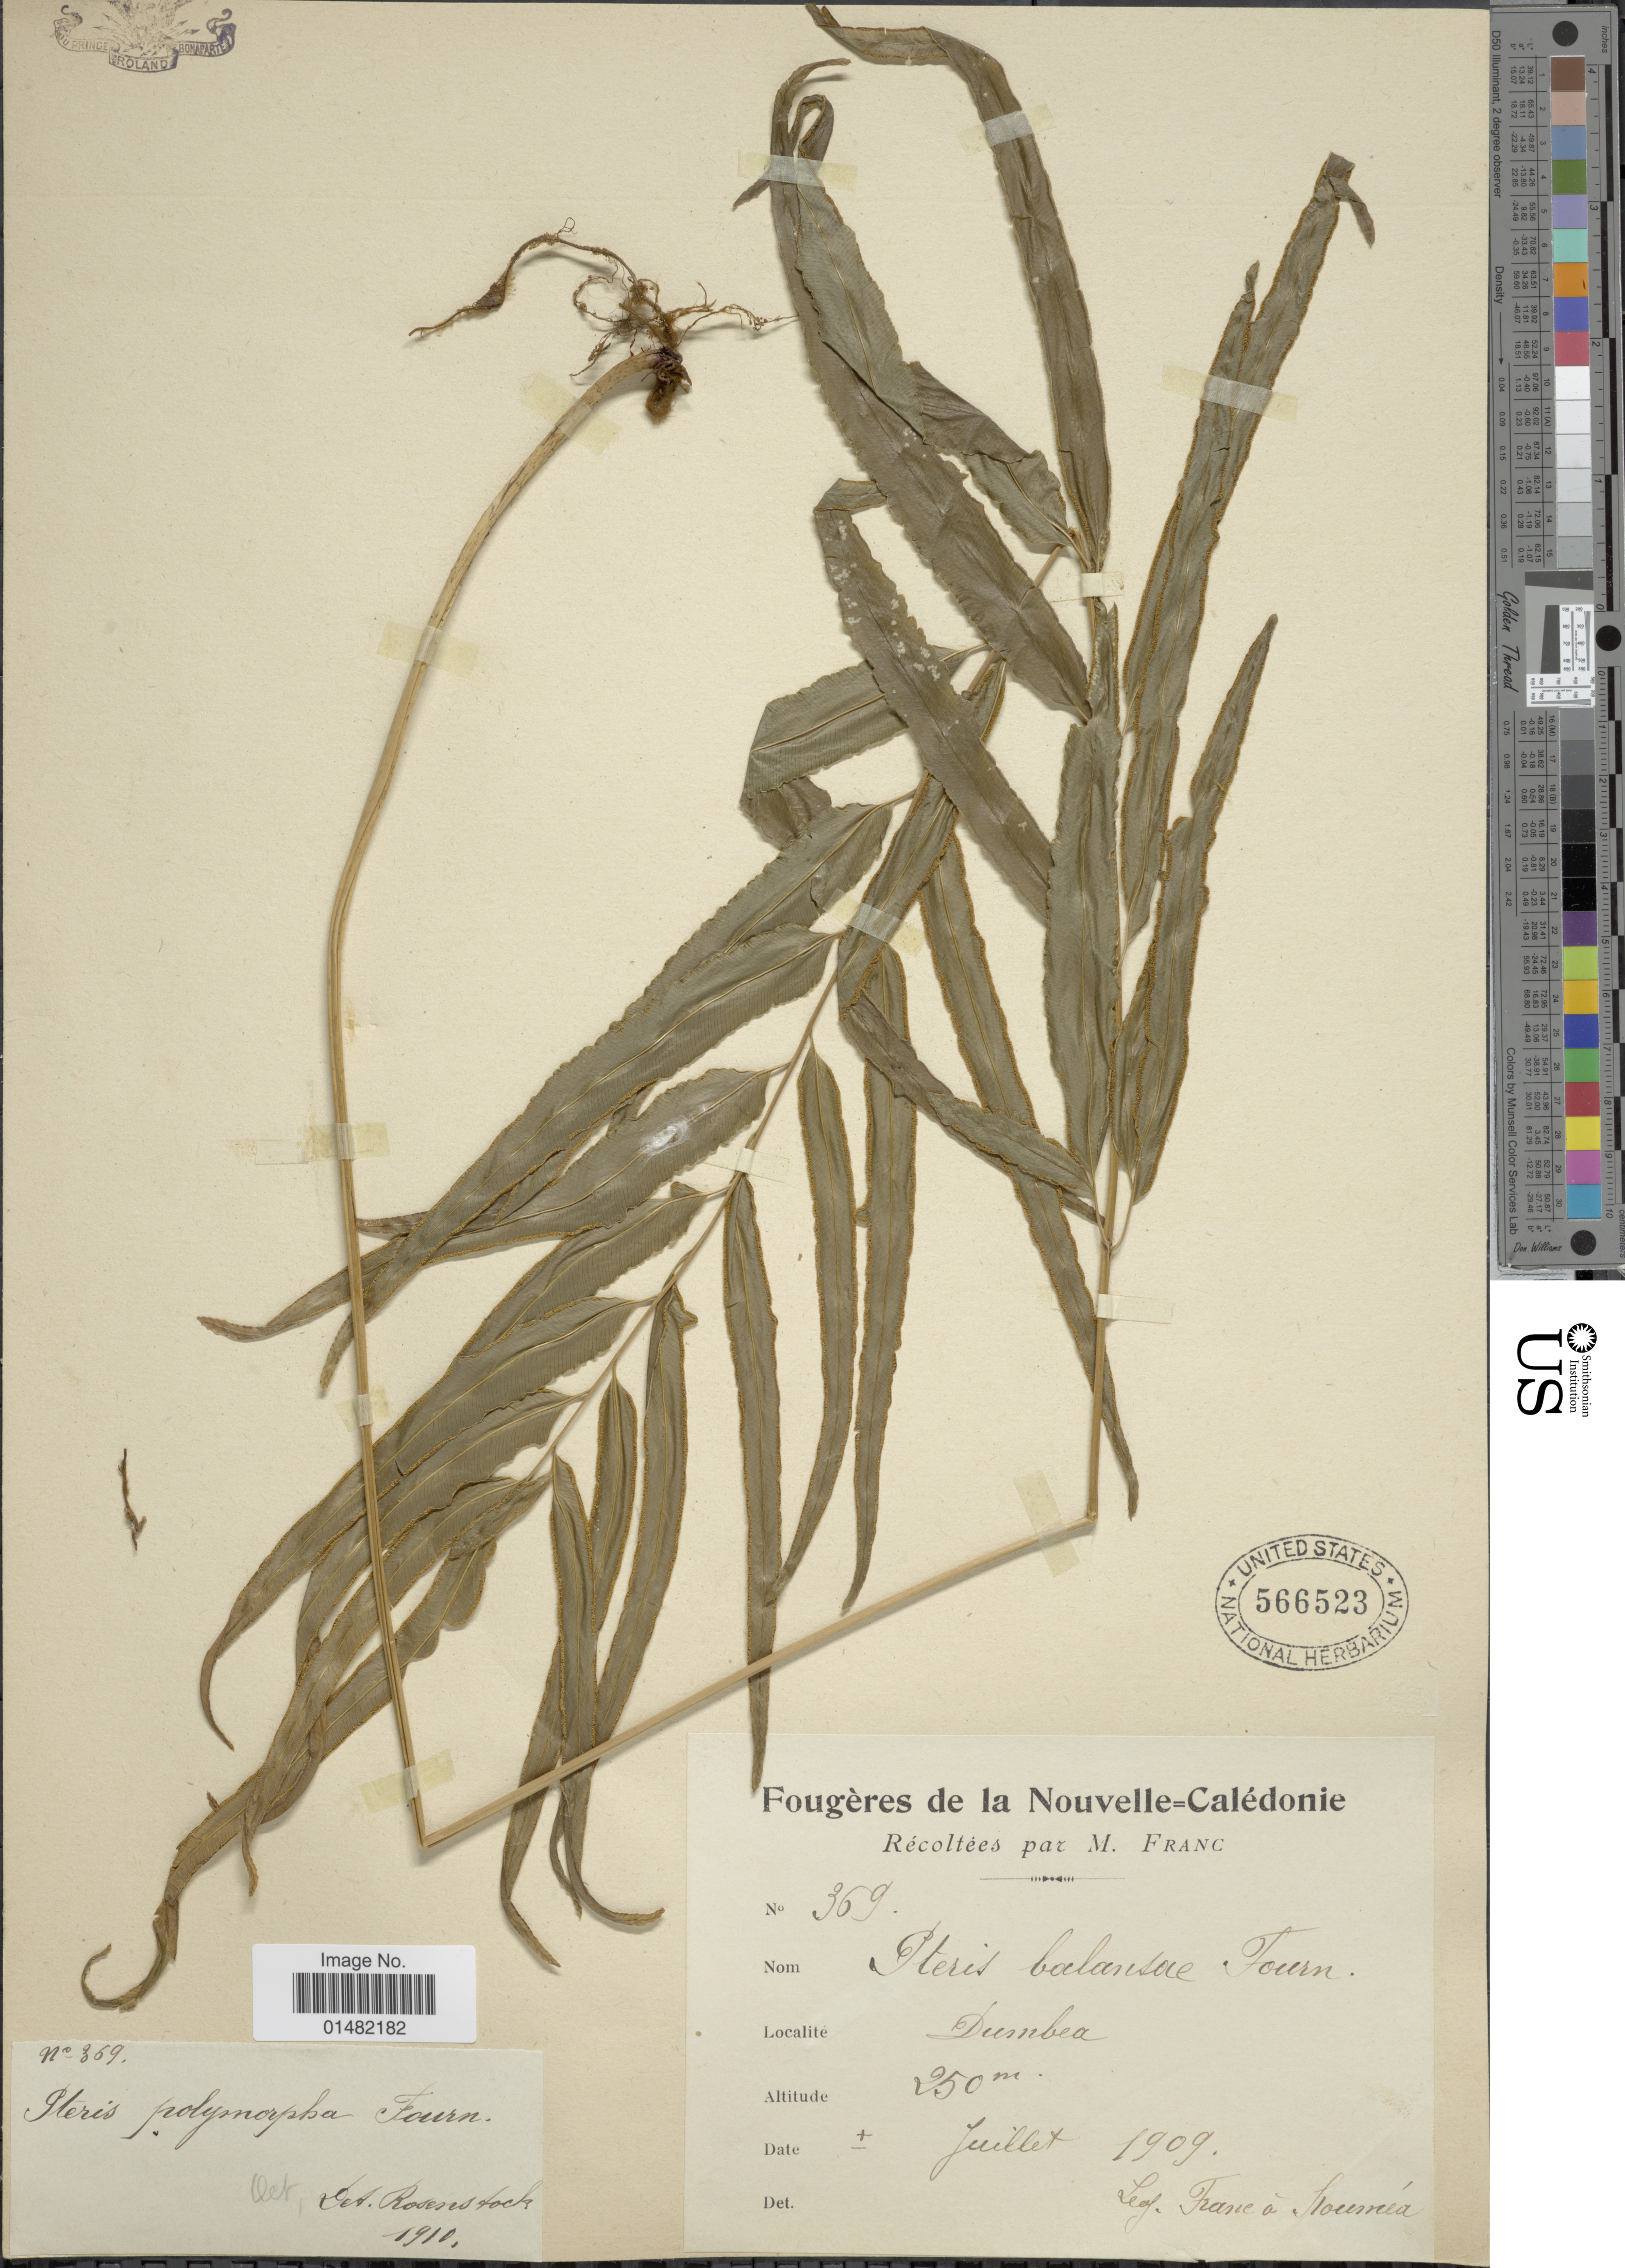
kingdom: Plantae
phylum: Tracheophyta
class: Polypodiopsida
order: Polypodiales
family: Pteridaceae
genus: Pteris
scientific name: Pteris balansae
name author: E. Fourn.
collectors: Franc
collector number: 369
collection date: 1909-07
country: New Caledonia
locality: Dumbea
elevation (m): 250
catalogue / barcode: US 566523